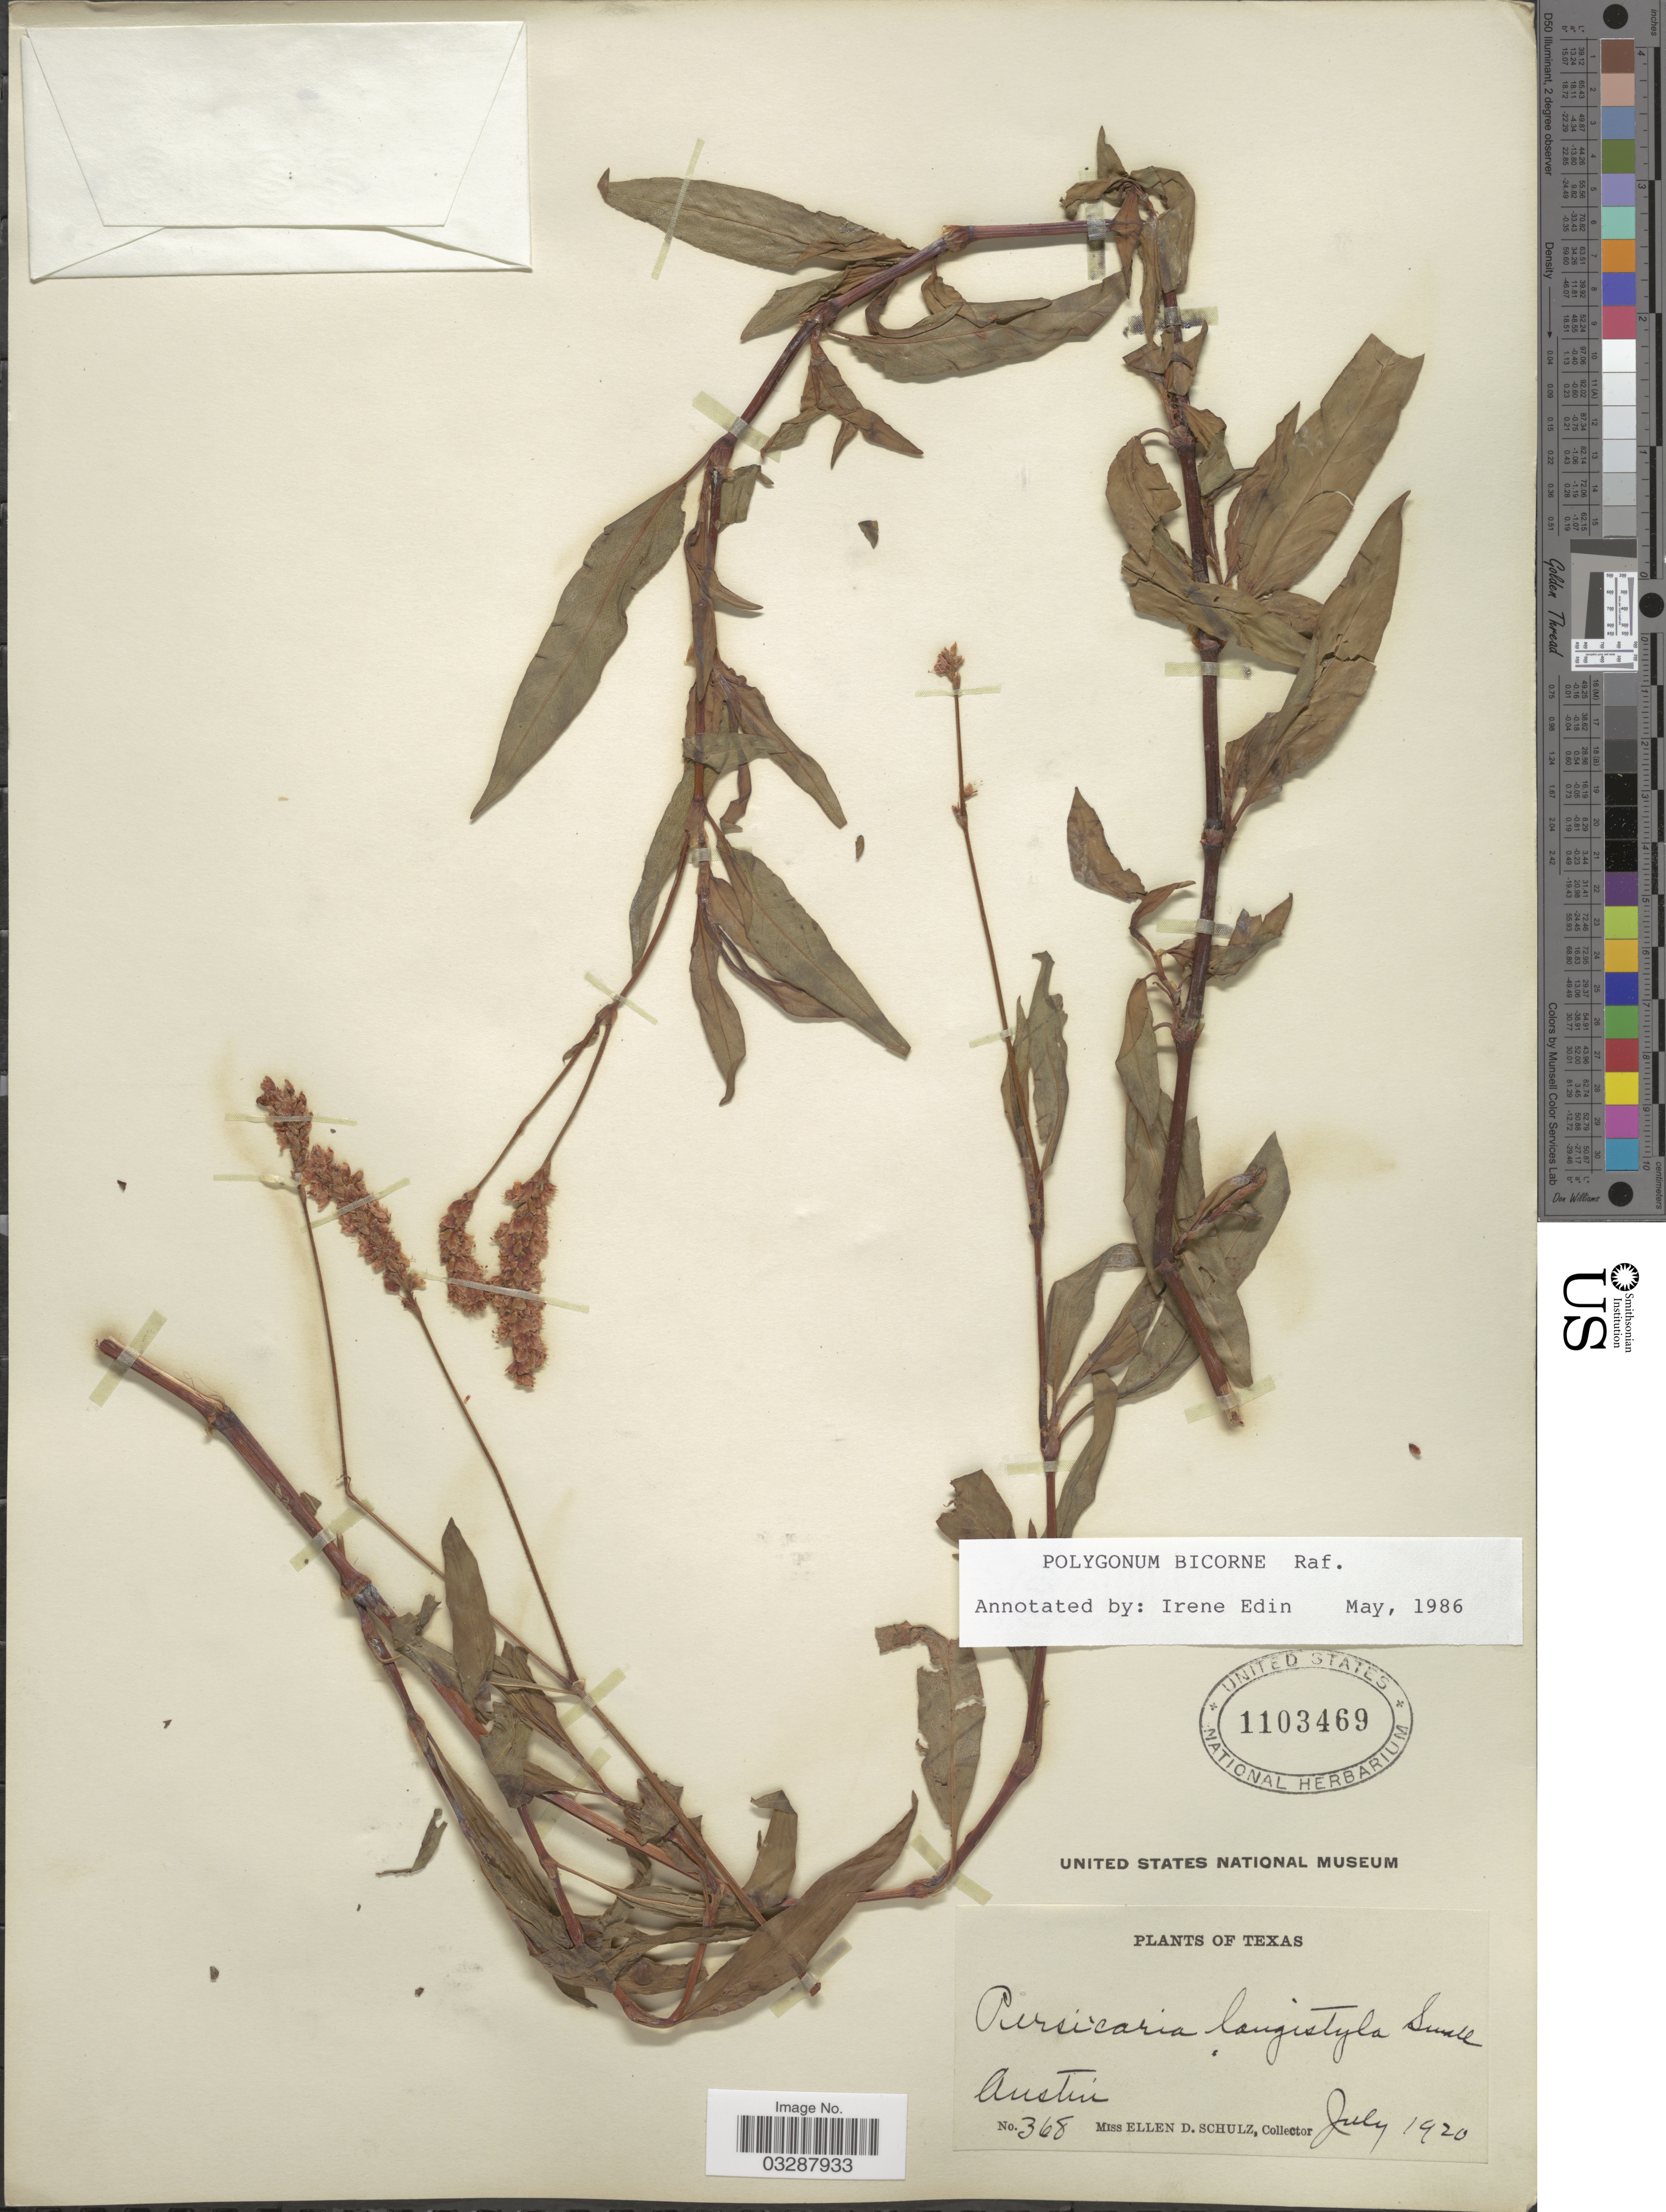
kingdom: Plantae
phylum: Tracheophyta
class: Magnoliopsida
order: Caryophyllales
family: Polygonaceae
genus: Persicaria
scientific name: Persicaria bicornis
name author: (Raf.) Nieuwl.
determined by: Atha, D. E.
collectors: E. D. Schulz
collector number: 368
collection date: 1920-07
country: United States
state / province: Texas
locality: Austin.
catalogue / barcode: US 1103469